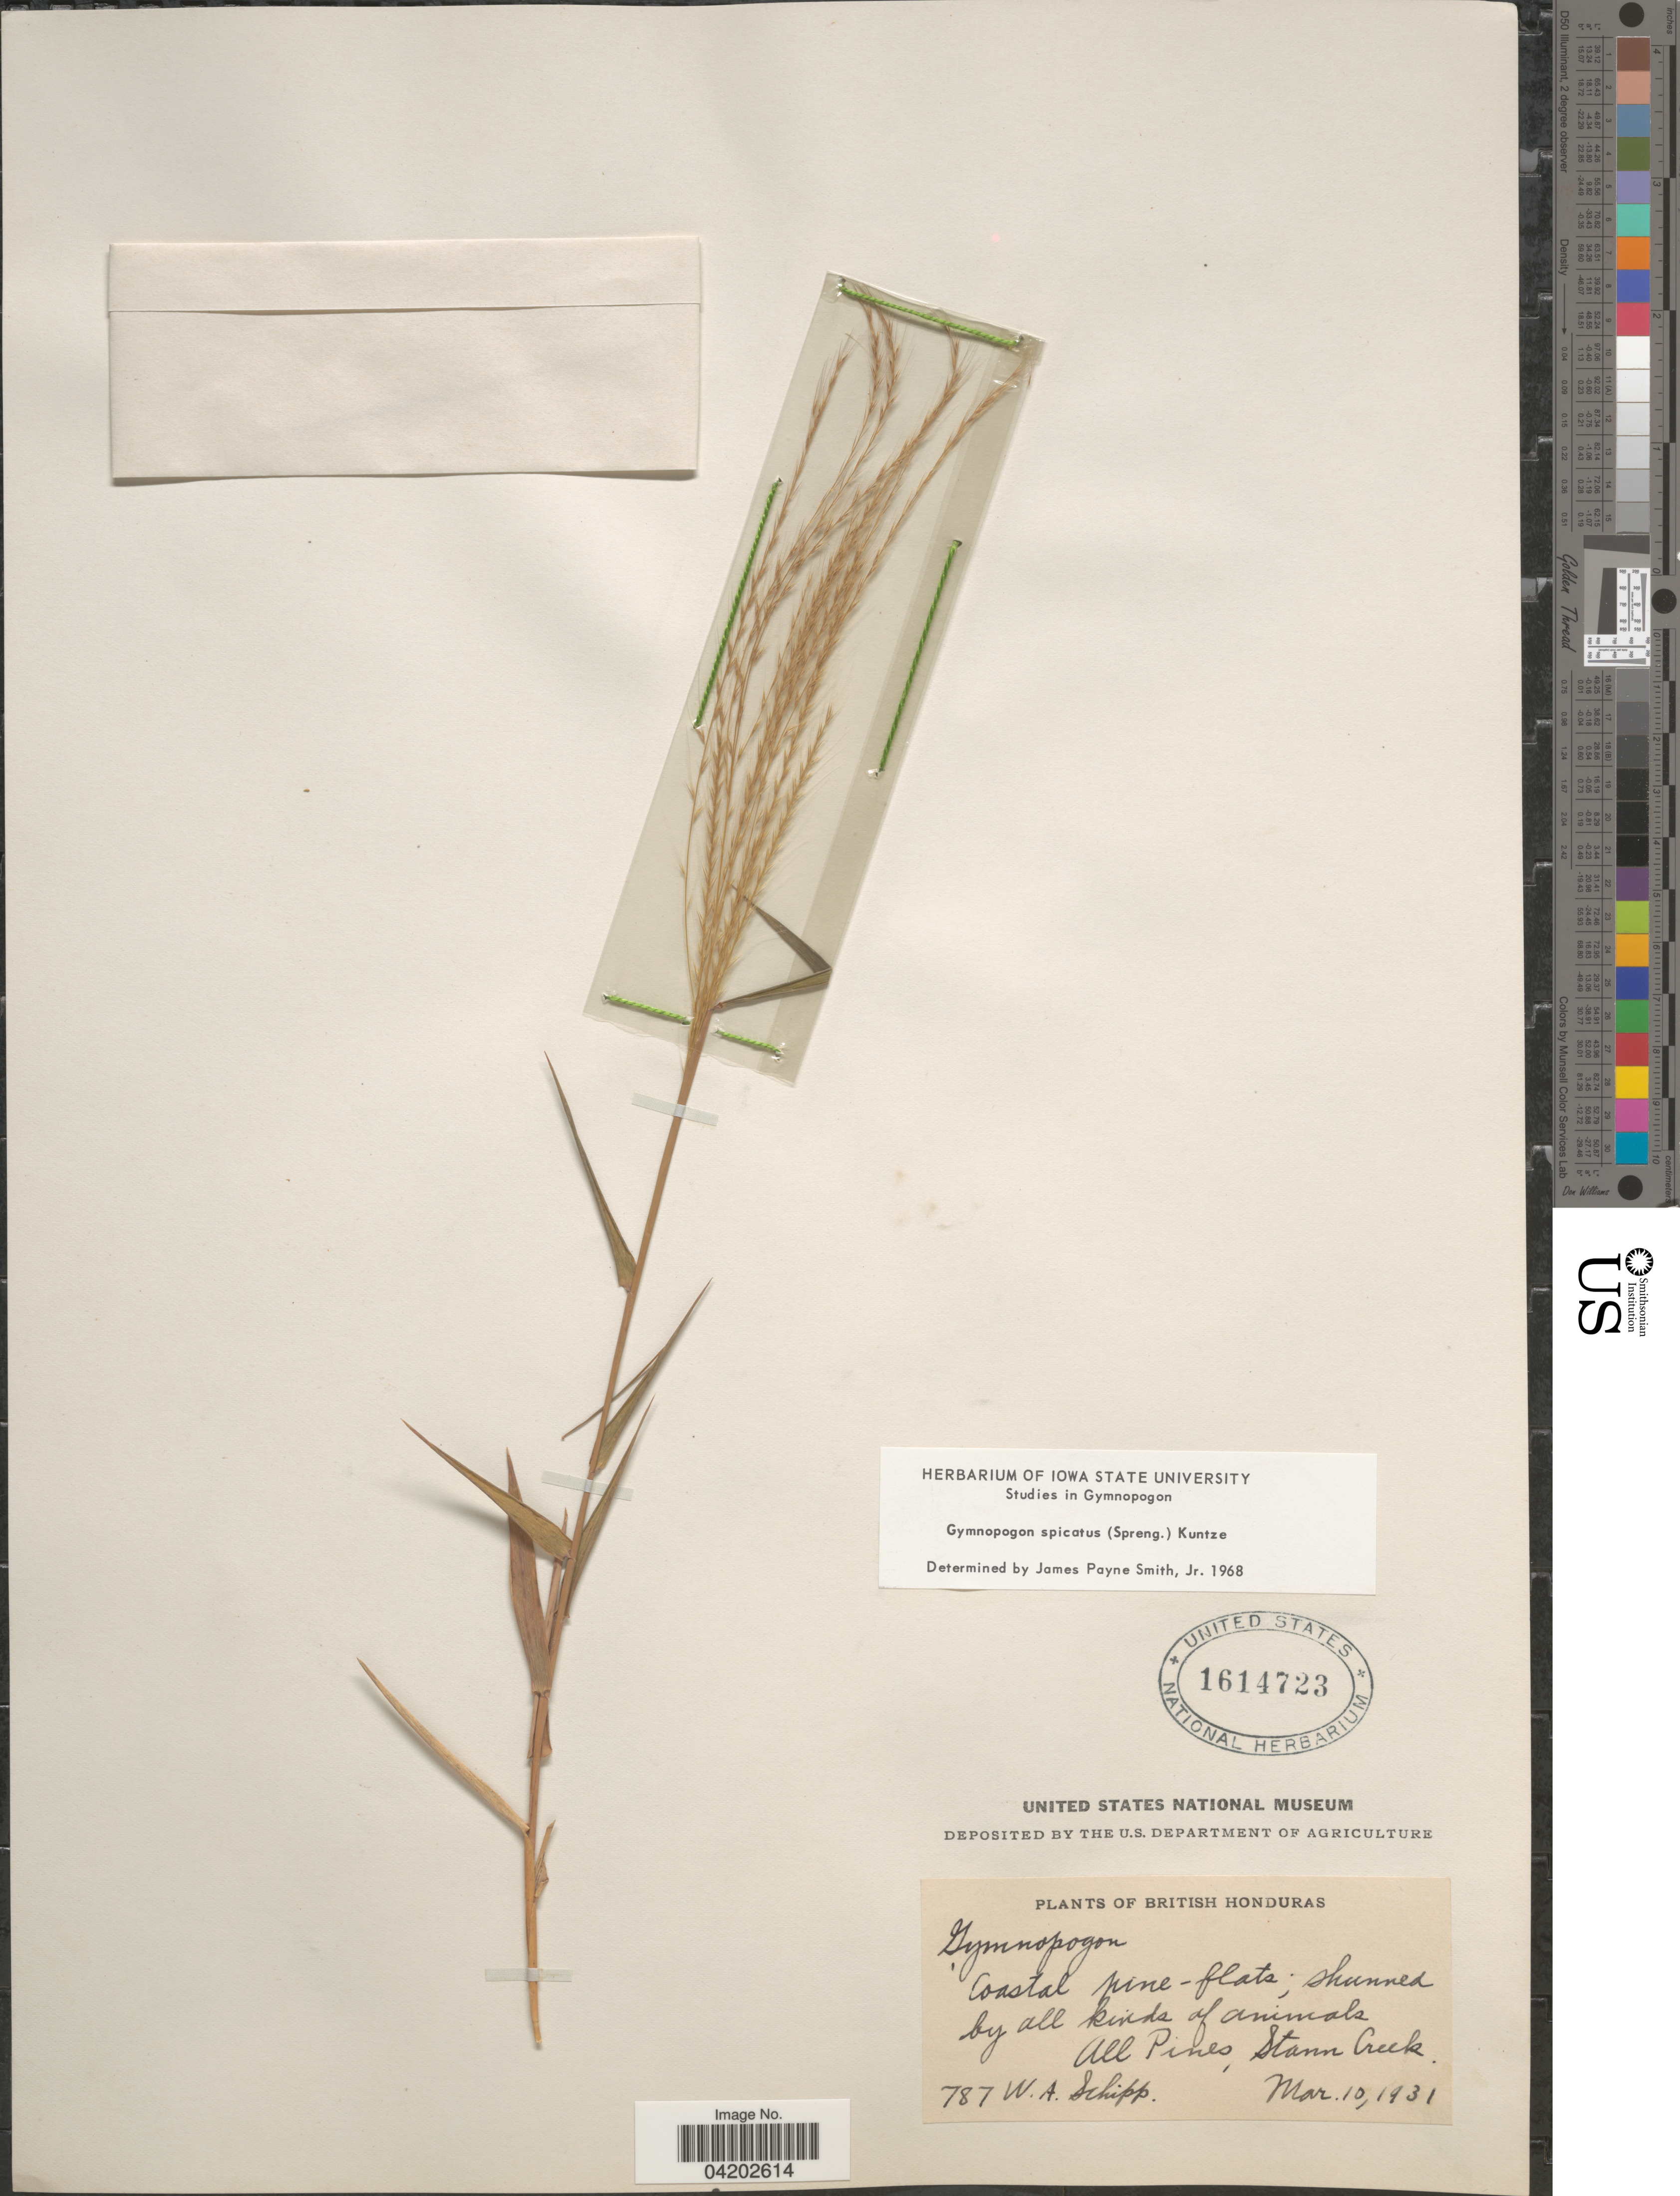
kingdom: Plantae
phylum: Tracheophyta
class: Liliopsida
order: Poales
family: Poaceae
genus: Gymnopogon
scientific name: Gymnopogon spicatus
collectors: W. Schipp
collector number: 787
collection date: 1931-03-10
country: Belize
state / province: Stann Creek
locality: British Honduras. All Pines.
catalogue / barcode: US 1614723